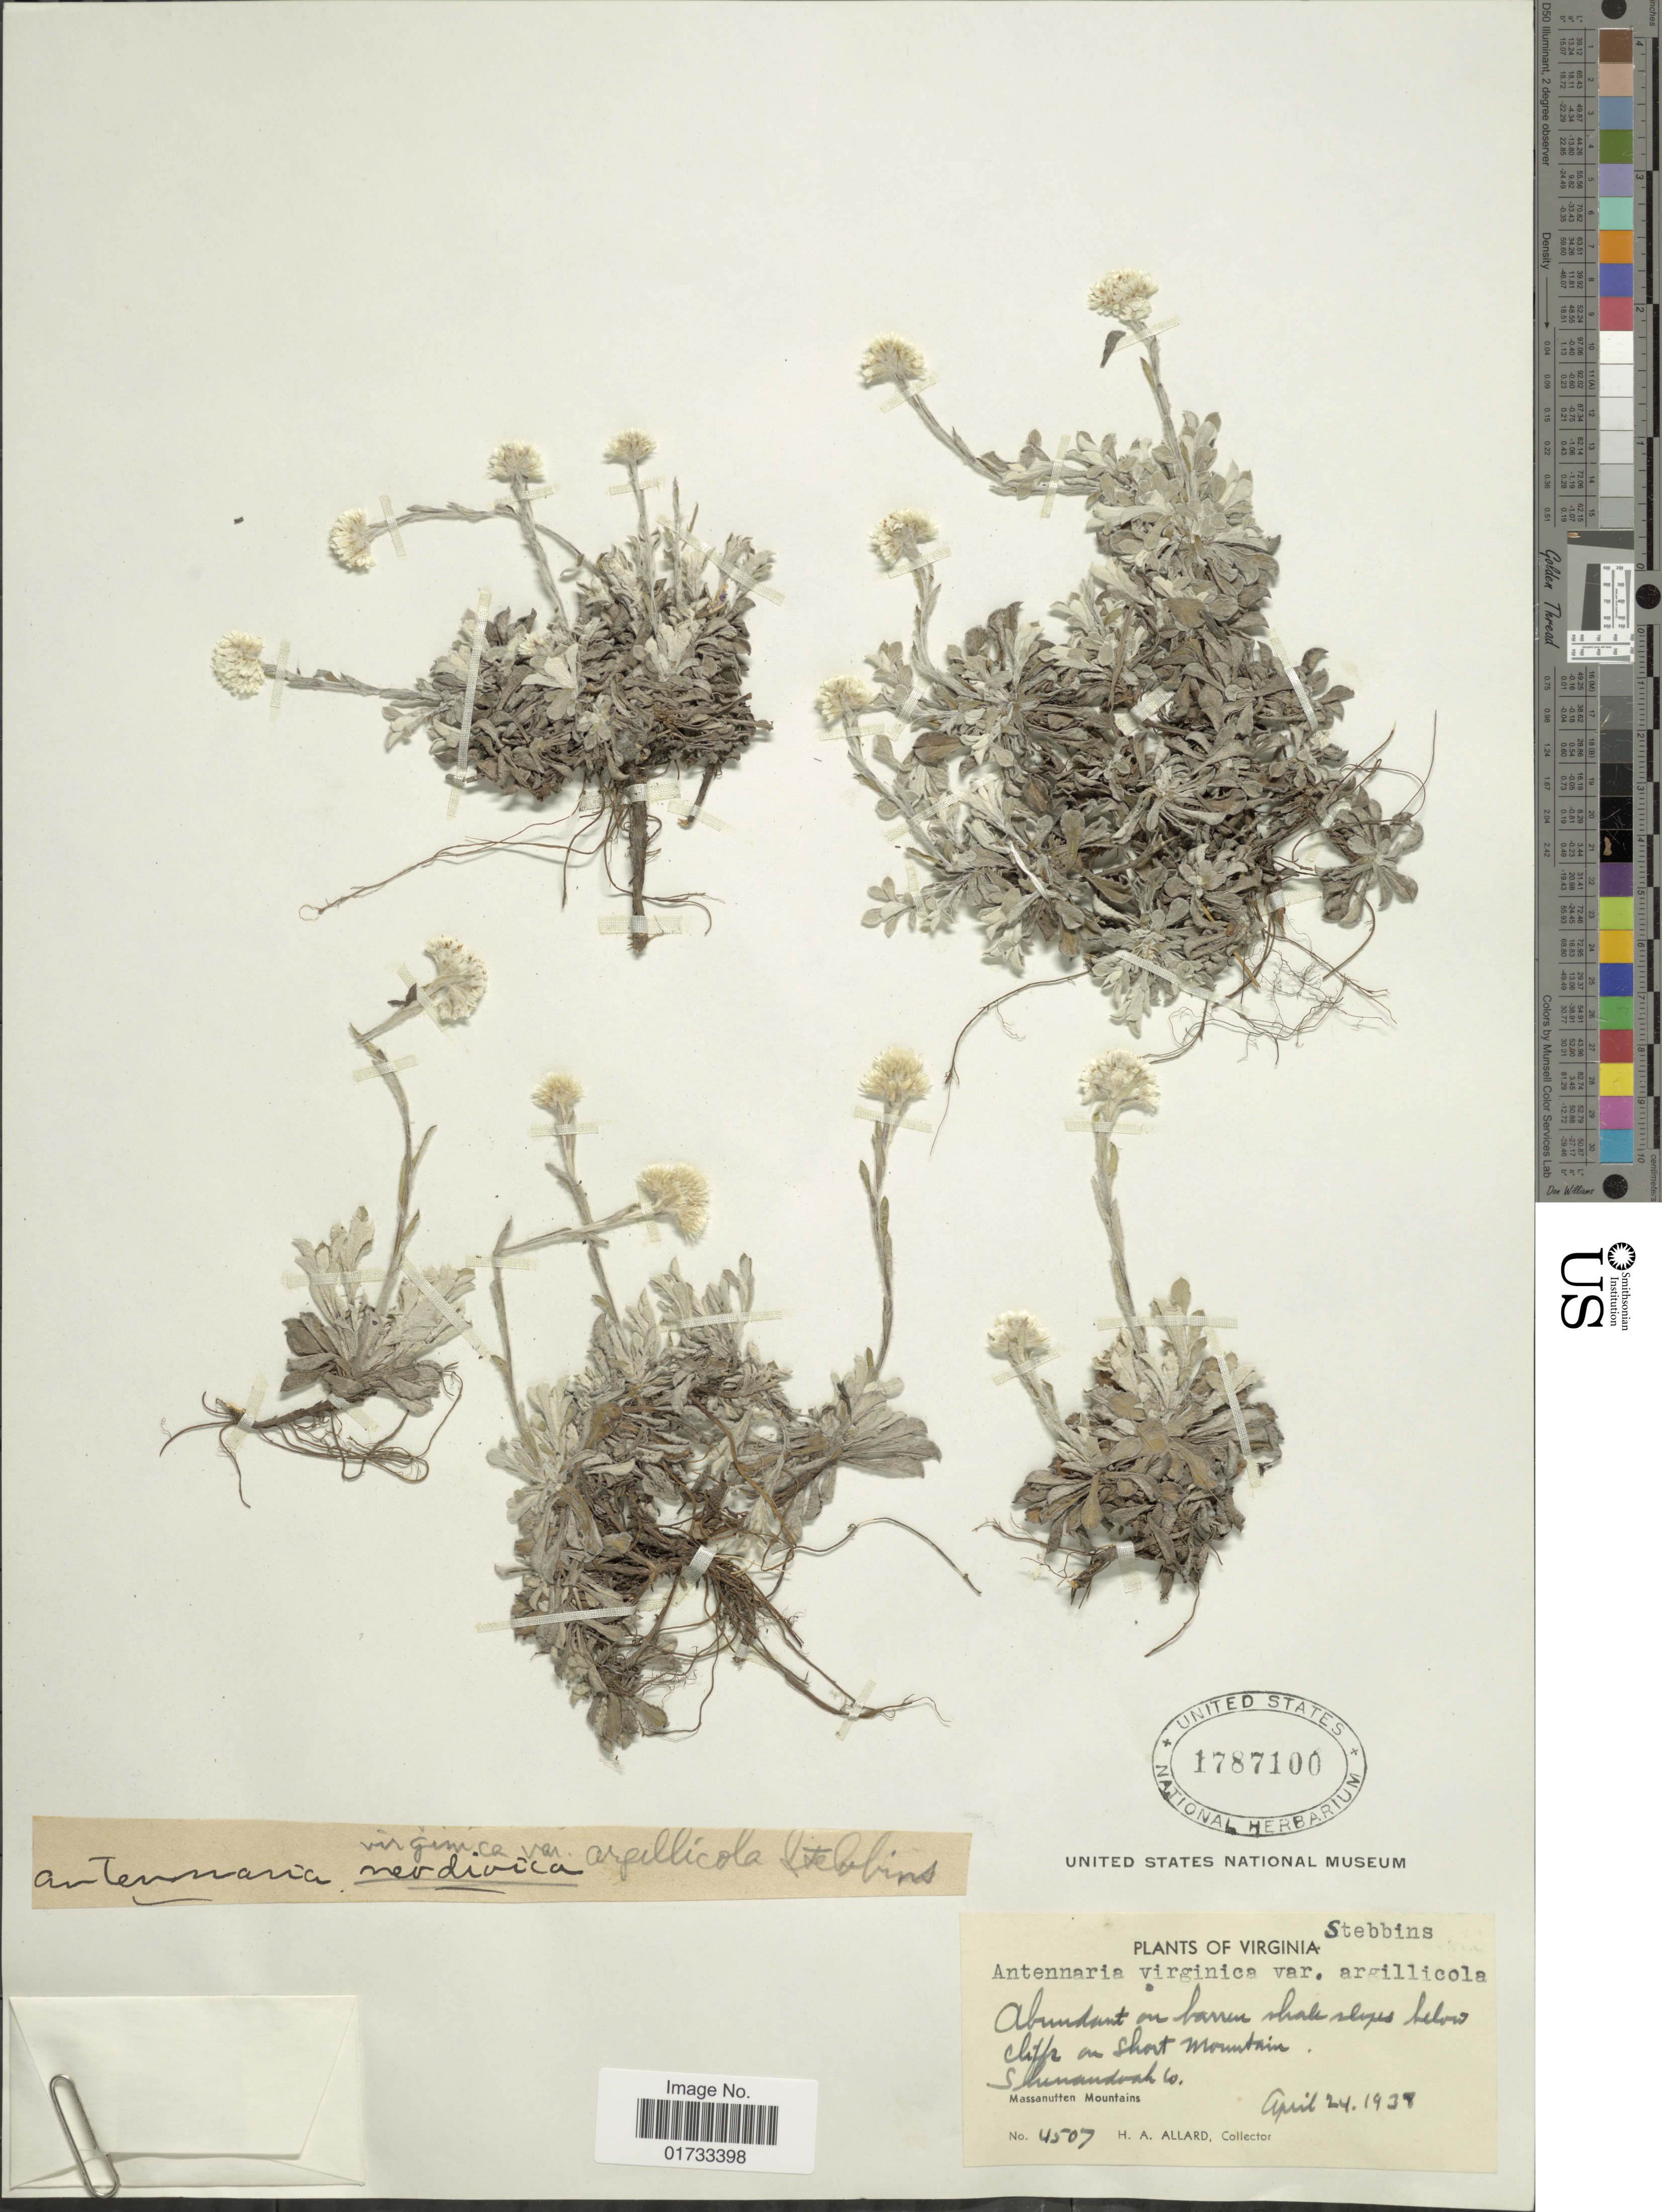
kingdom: Plantae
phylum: Tracheophyta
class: Magnoliopsida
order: Asterales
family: Asteraceae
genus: Antennaria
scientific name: Antennaria virginica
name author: Stebbins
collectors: H. A. Allard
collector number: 4507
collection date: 1937-04-24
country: United States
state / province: Virginia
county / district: Shenandoah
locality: Slopes below cliffs on Short Mountain, Massanutten Mountains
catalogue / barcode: US 1787100